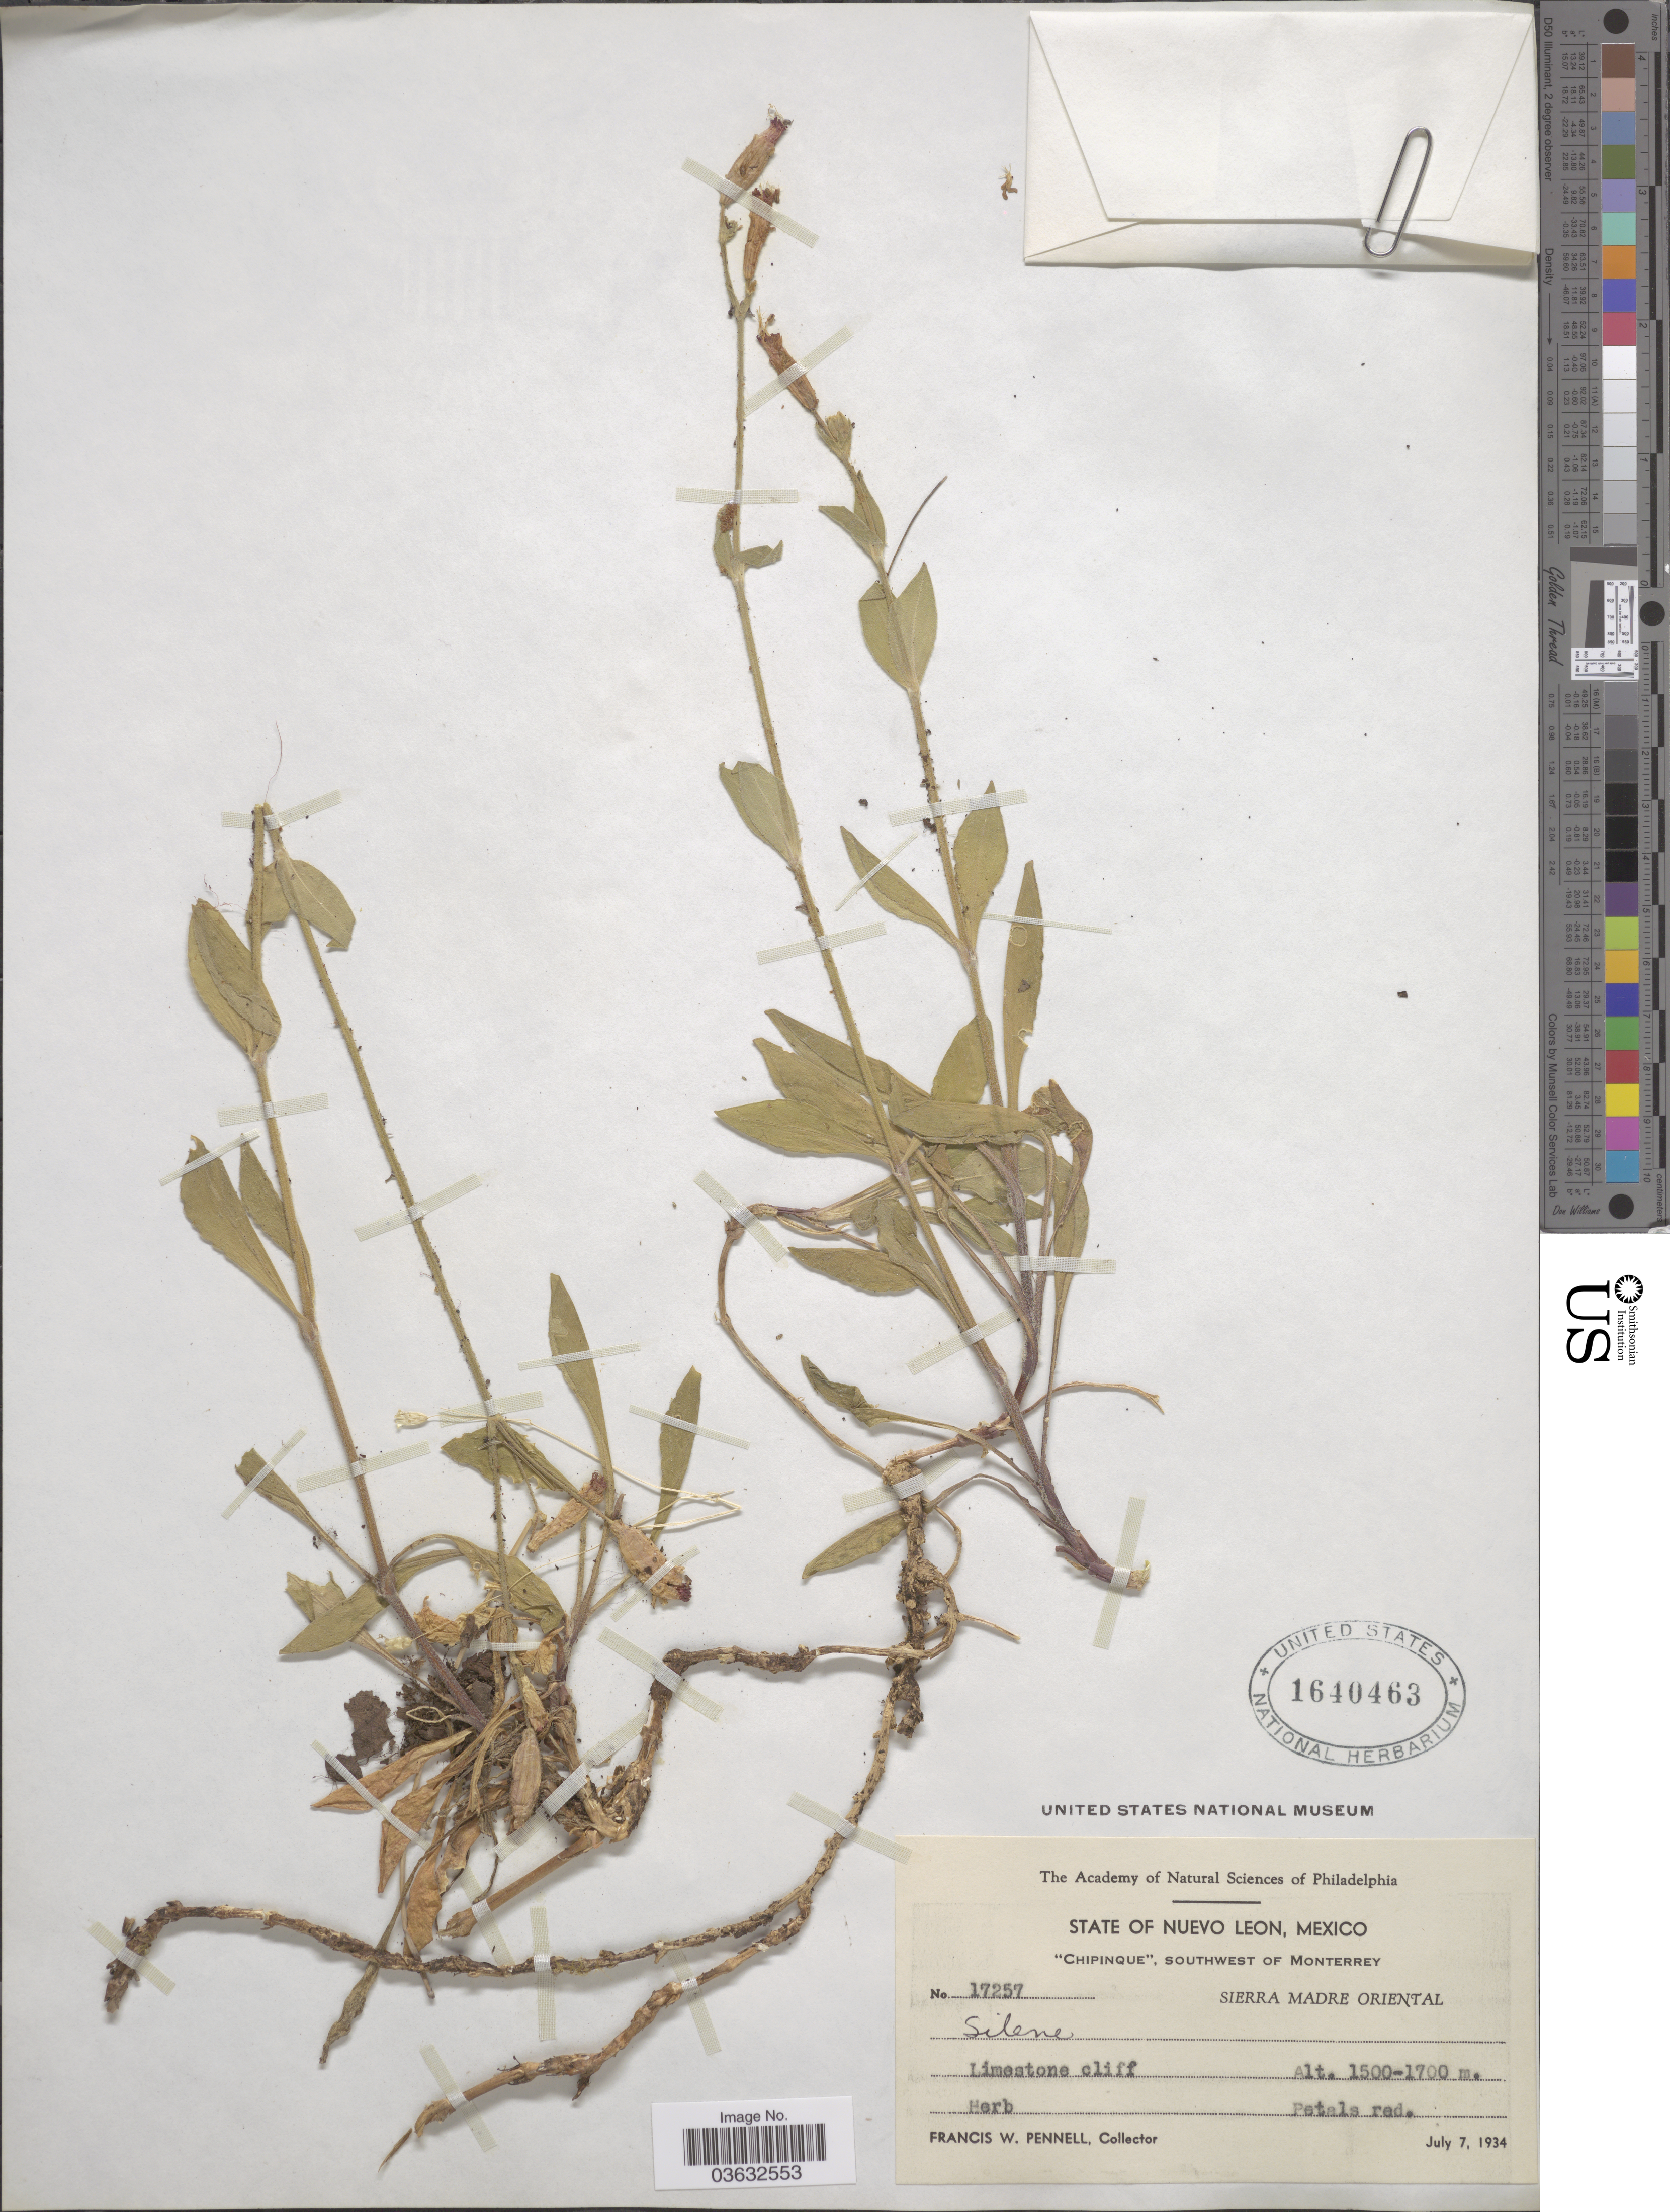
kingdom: Plantae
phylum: Tracheophyta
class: Magnoliopsida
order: Caryophyllales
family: Caryophyllaceae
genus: Silene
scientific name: Silene sp.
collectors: F. W. Pennell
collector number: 17257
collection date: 1934-07-07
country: Mexico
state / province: Nuevo León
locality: "Chipinque", Southwest of Monterrey. Sierra Madre Oriental.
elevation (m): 1500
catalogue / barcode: US 1640463